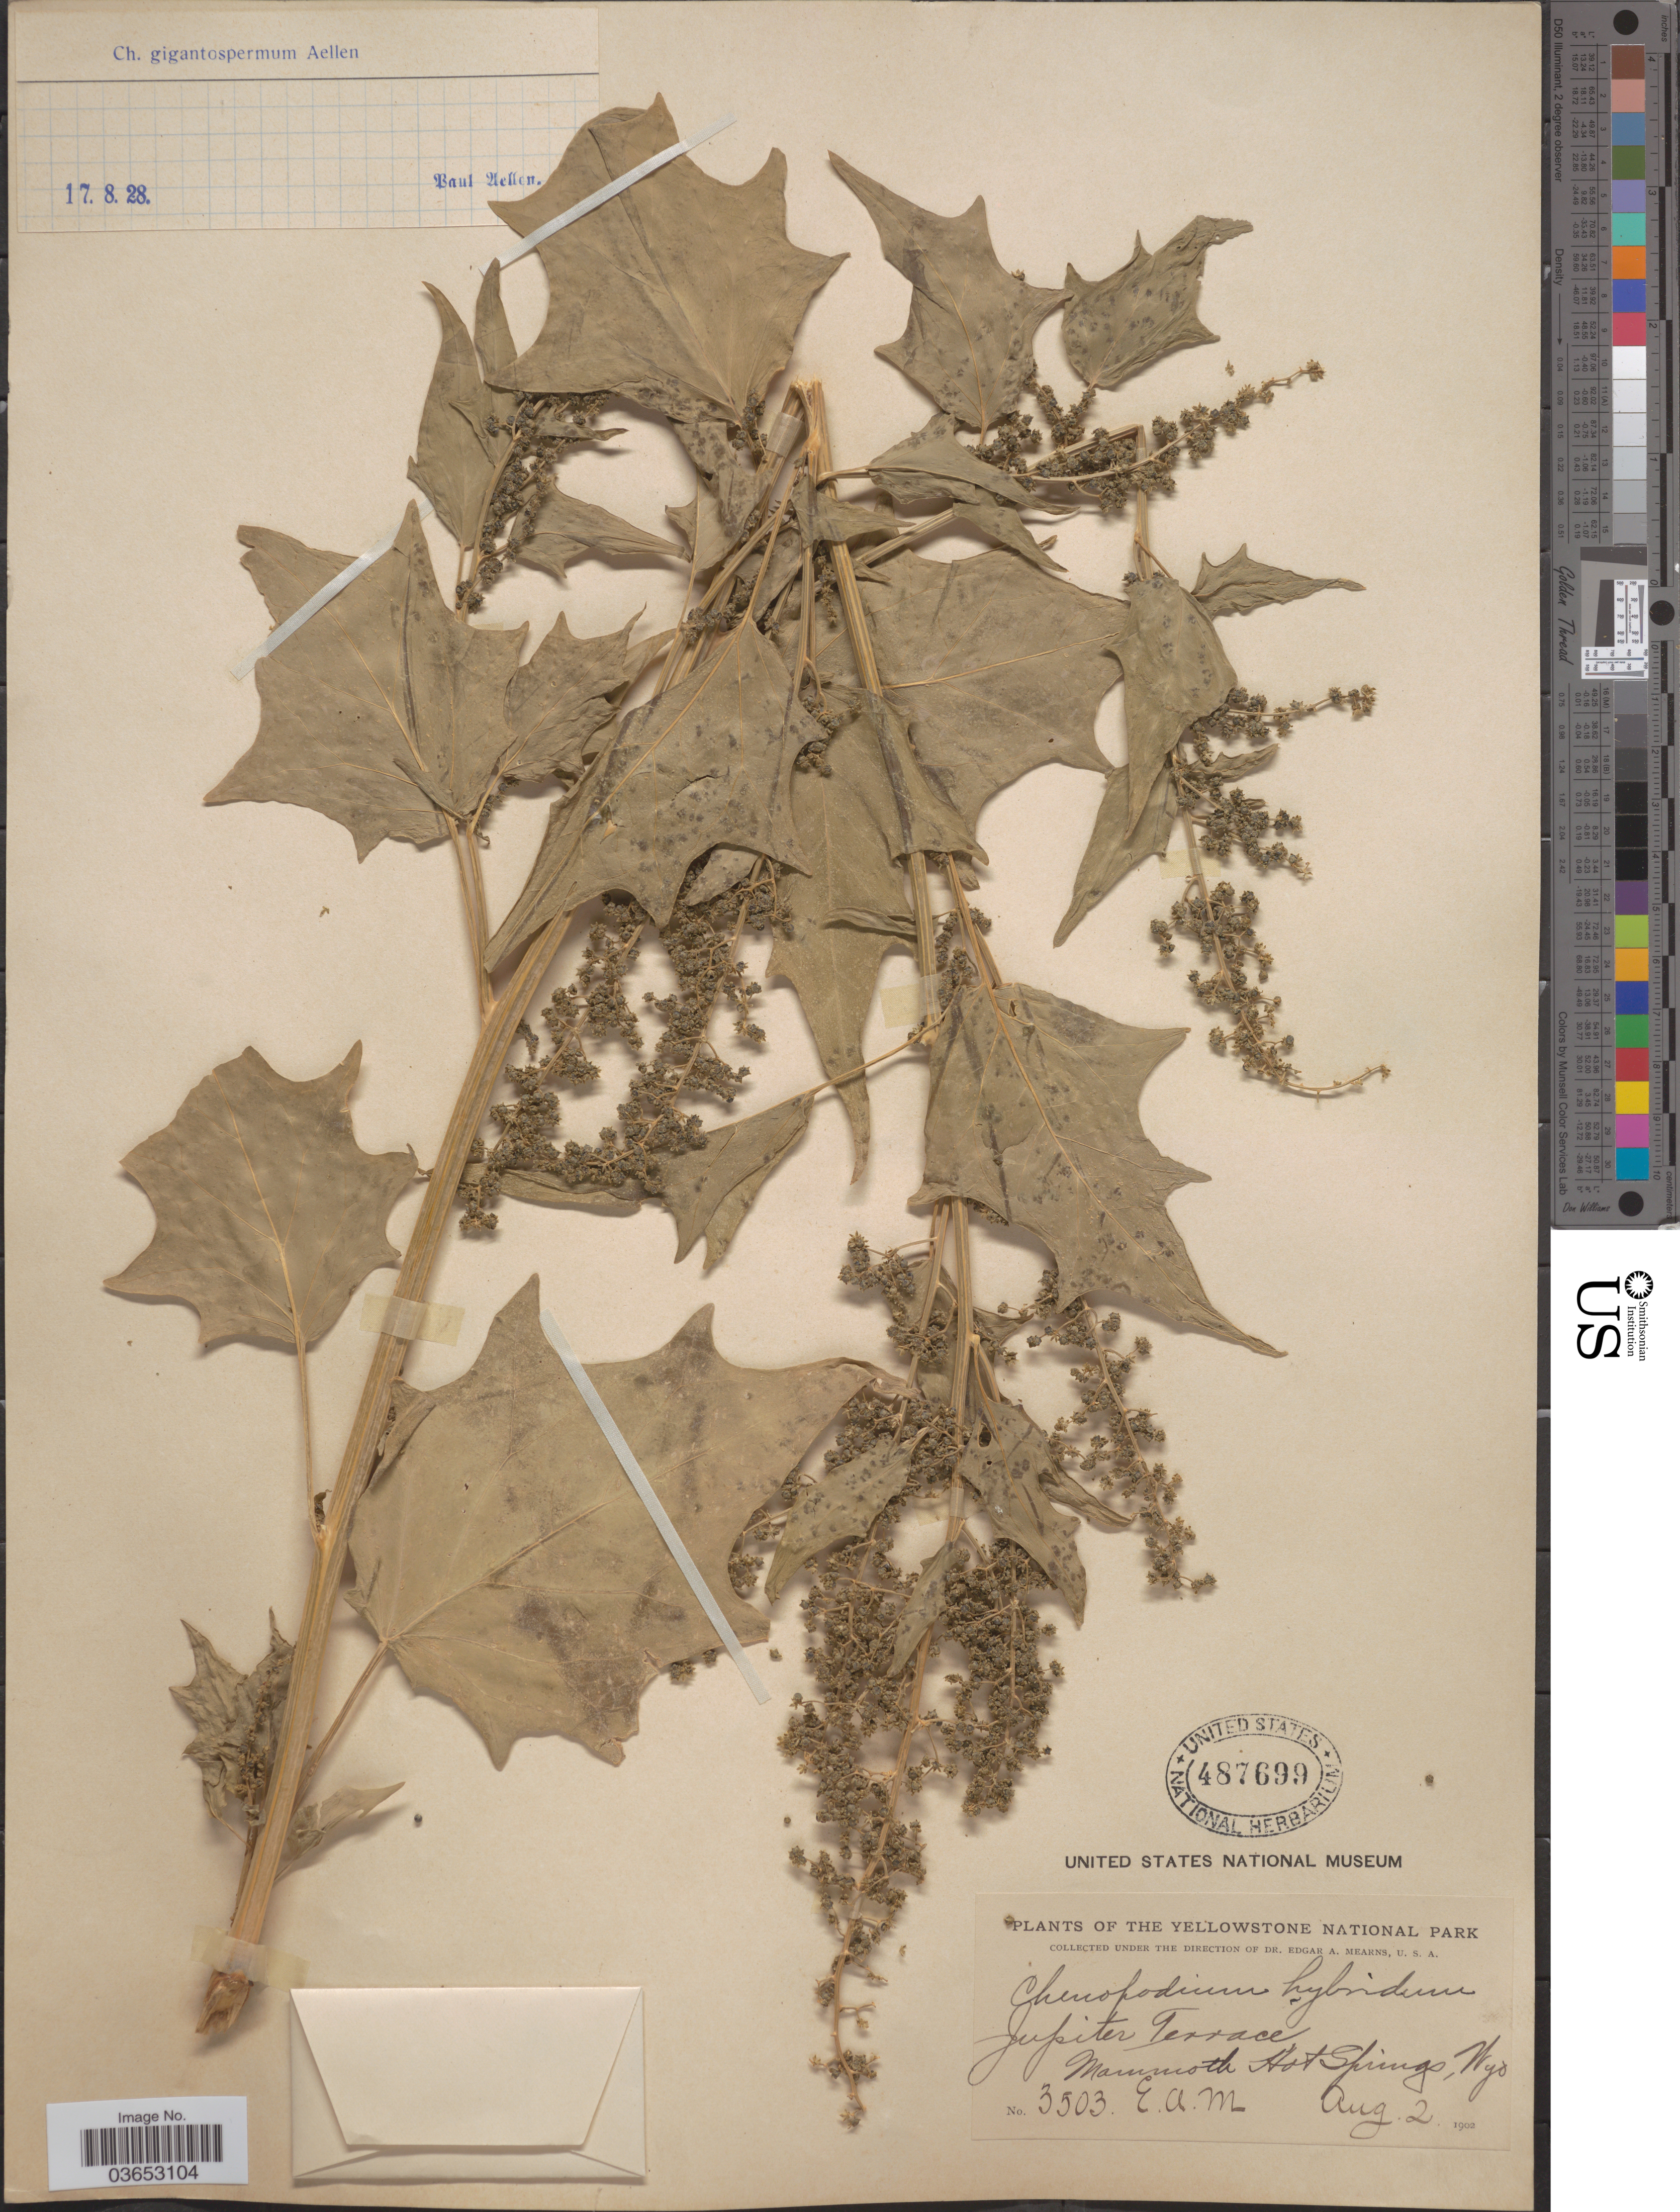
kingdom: Plantae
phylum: Tracheophyta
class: Magnoliopsida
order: Caryophyllales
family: Amaranthaceae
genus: Chenopodium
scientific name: Chenopodium gigantospermum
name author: Aellen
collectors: E. A. Mearns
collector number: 3503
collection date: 1902-08-02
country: United States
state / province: Wyoming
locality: Yellowstone National Park. Jupiter Terrace. Mammoth Hot Springs.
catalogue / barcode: US 487699